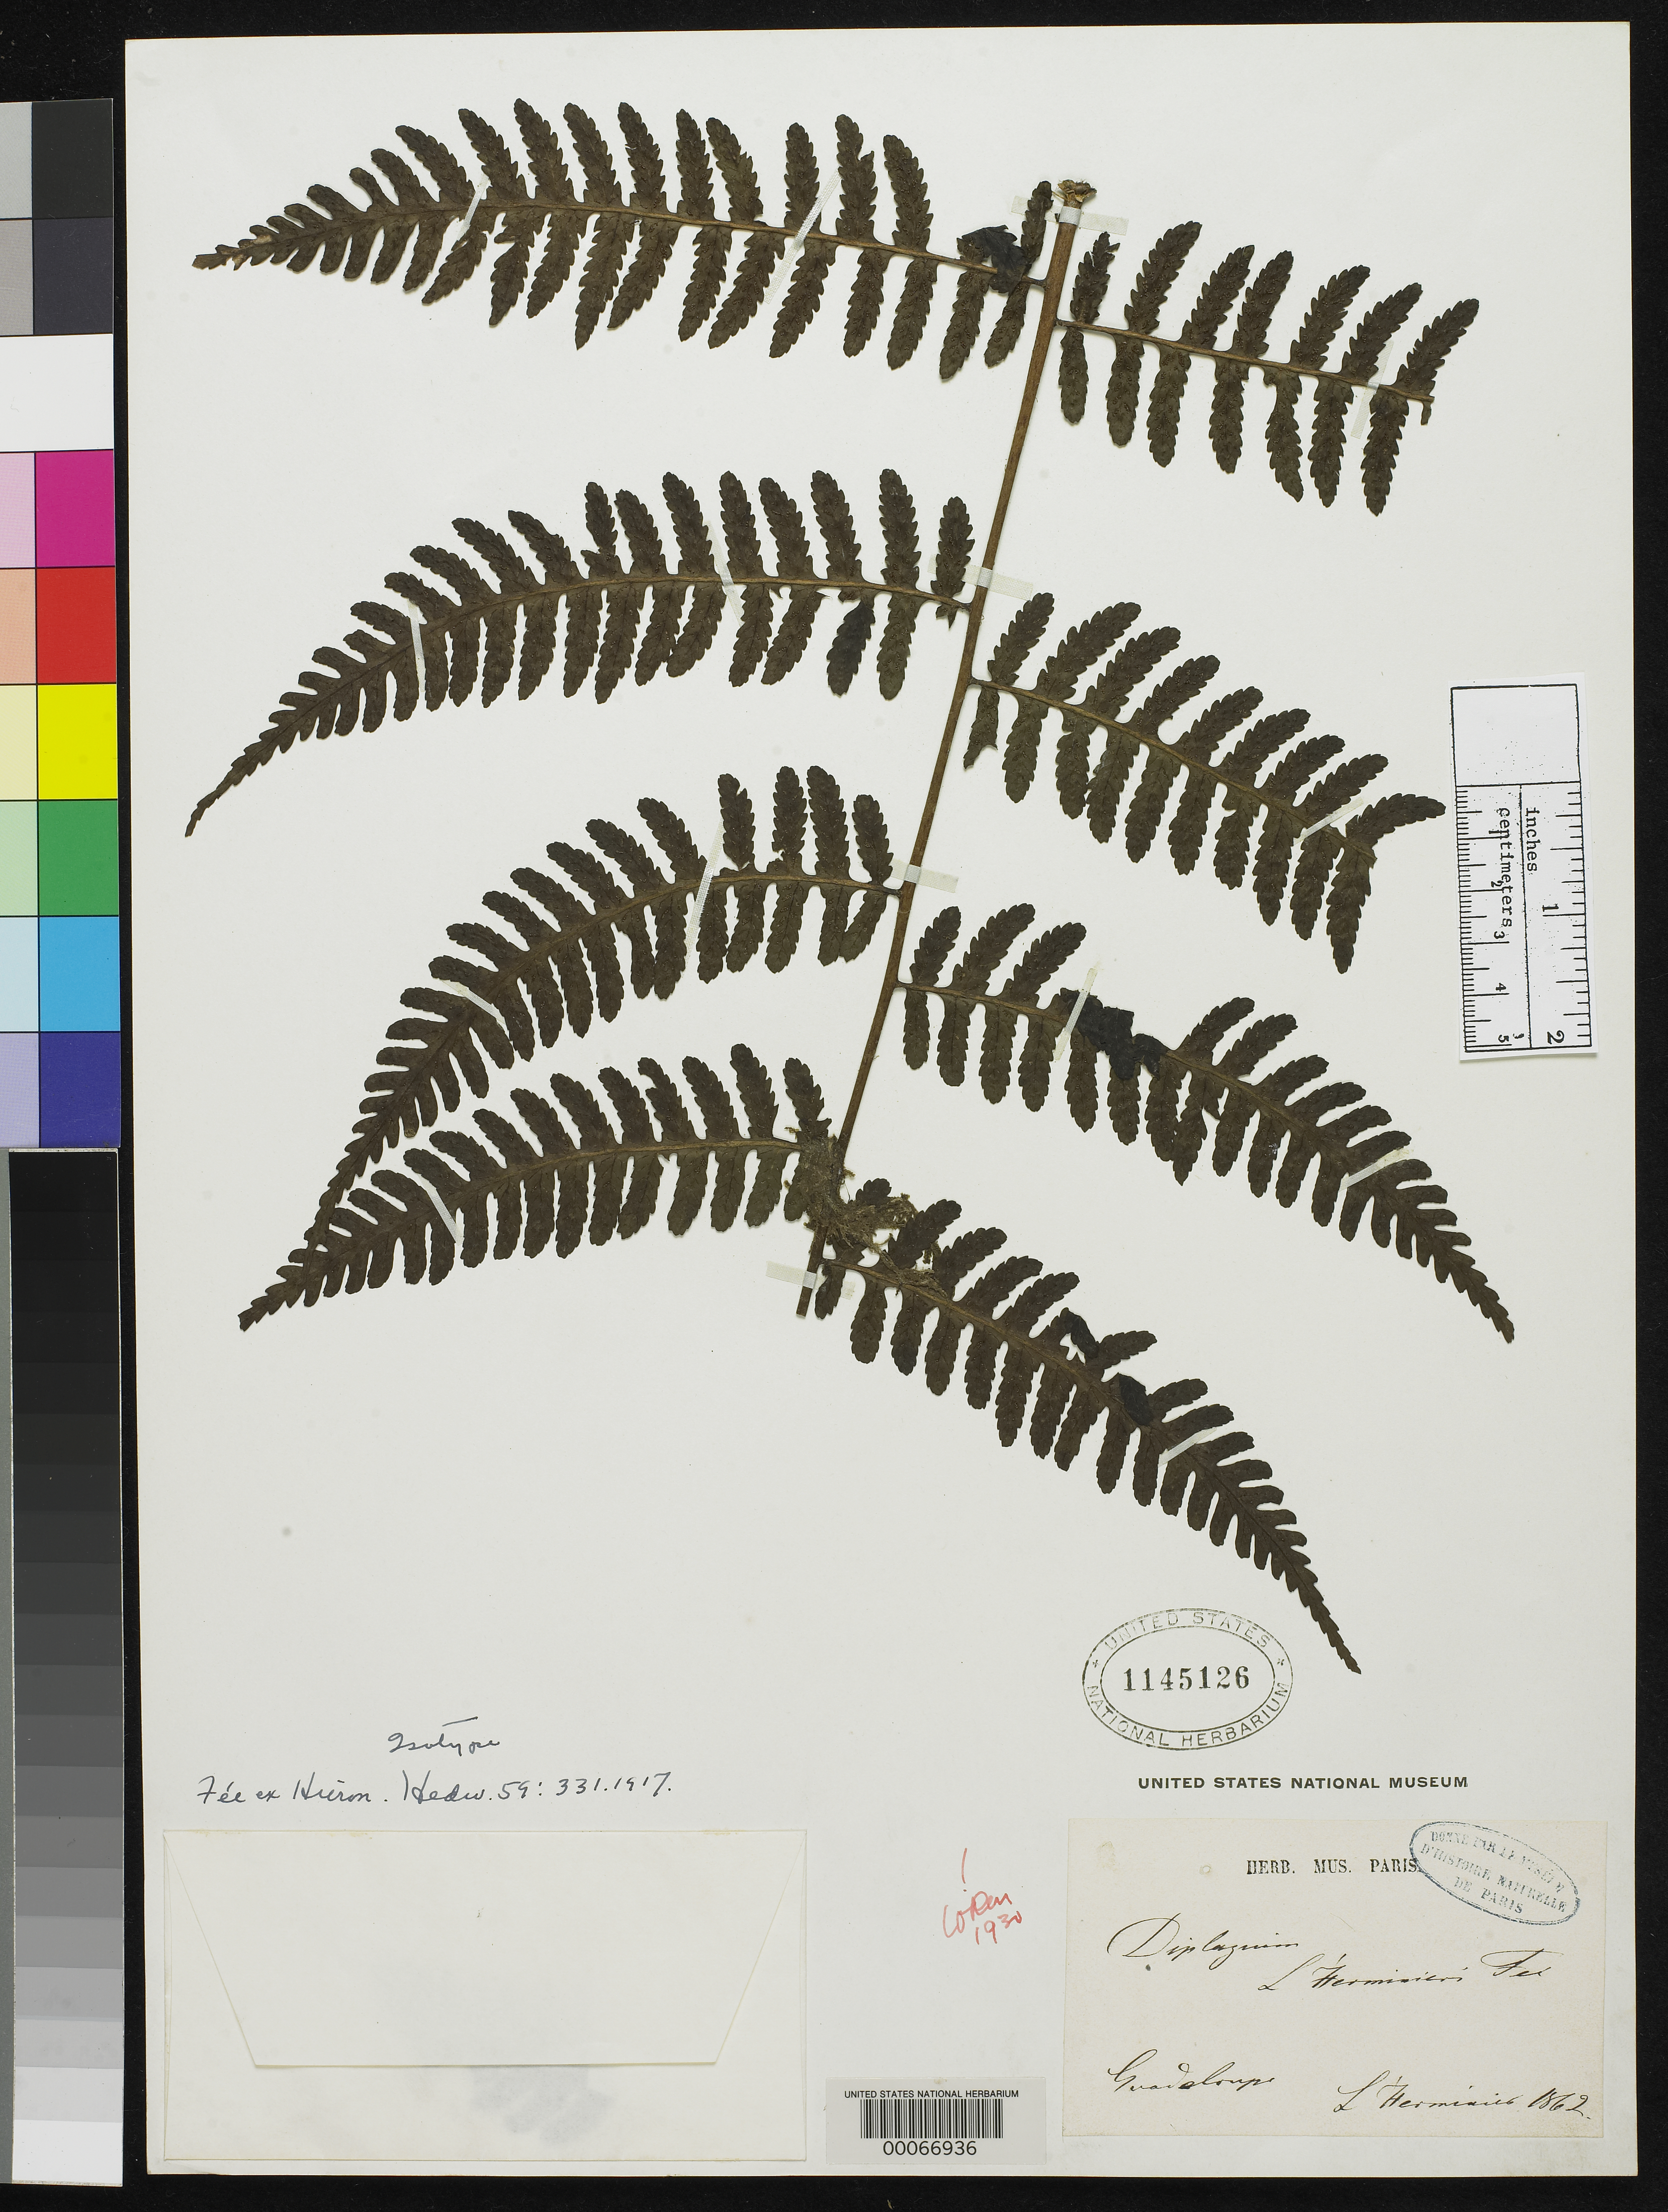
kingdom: Plantae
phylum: Tracheophyta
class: Polypodiopsida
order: Polypodiales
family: Athyriaceae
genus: Diplazium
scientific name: Diplazium l'herminieri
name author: Fée ex Hieron.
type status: Type Collection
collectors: F. L'Herminier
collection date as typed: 1862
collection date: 1862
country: Guadeloupe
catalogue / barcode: US 1145126